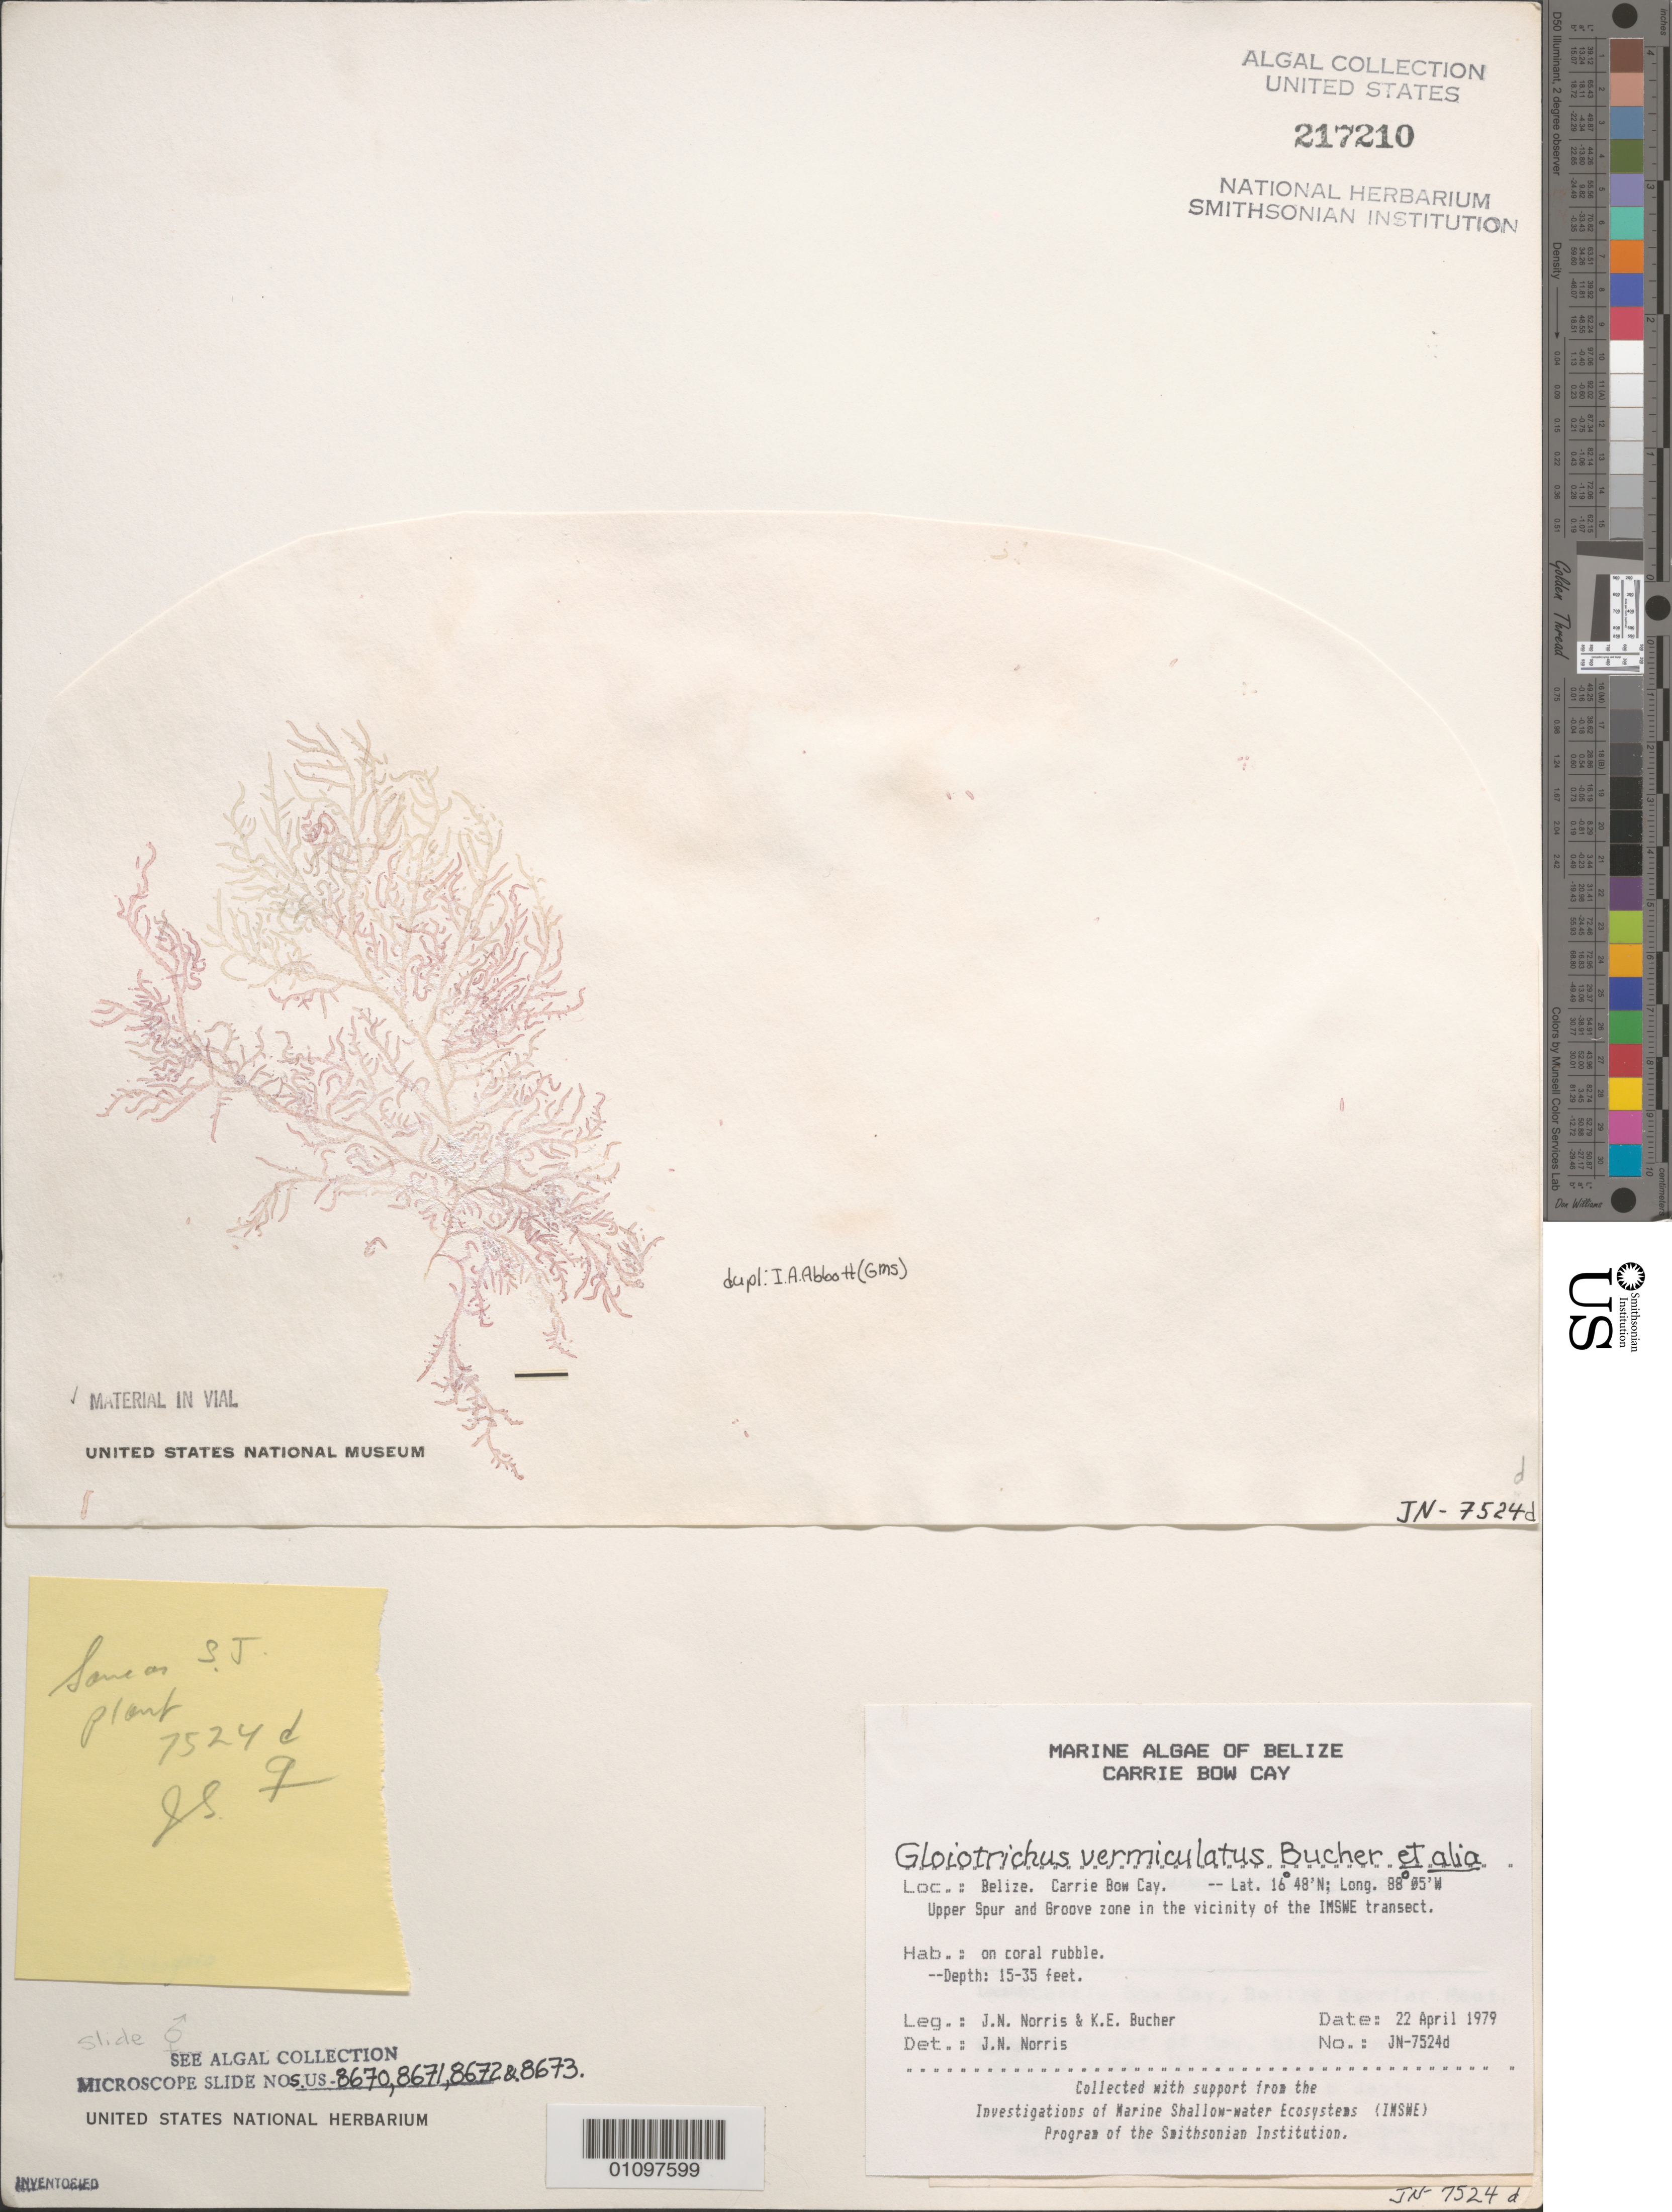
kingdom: Plantae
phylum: Rhodophyta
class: Florideophyceae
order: Nemaliales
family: Liagoraceae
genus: Gloiotrichus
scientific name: Gloiotrichus vermiculatus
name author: K.E. Bucher et al.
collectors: J. N. Norris & K. E. Bucher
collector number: JN-7524d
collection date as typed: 22 Apr 1979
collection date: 1979-04-22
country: Belize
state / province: Stann Creek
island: Carrie Bow Cay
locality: Upper spur and groove zone, in IMSWE transect area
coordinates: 16 48'N, 88 05'W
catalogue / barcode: US 217210